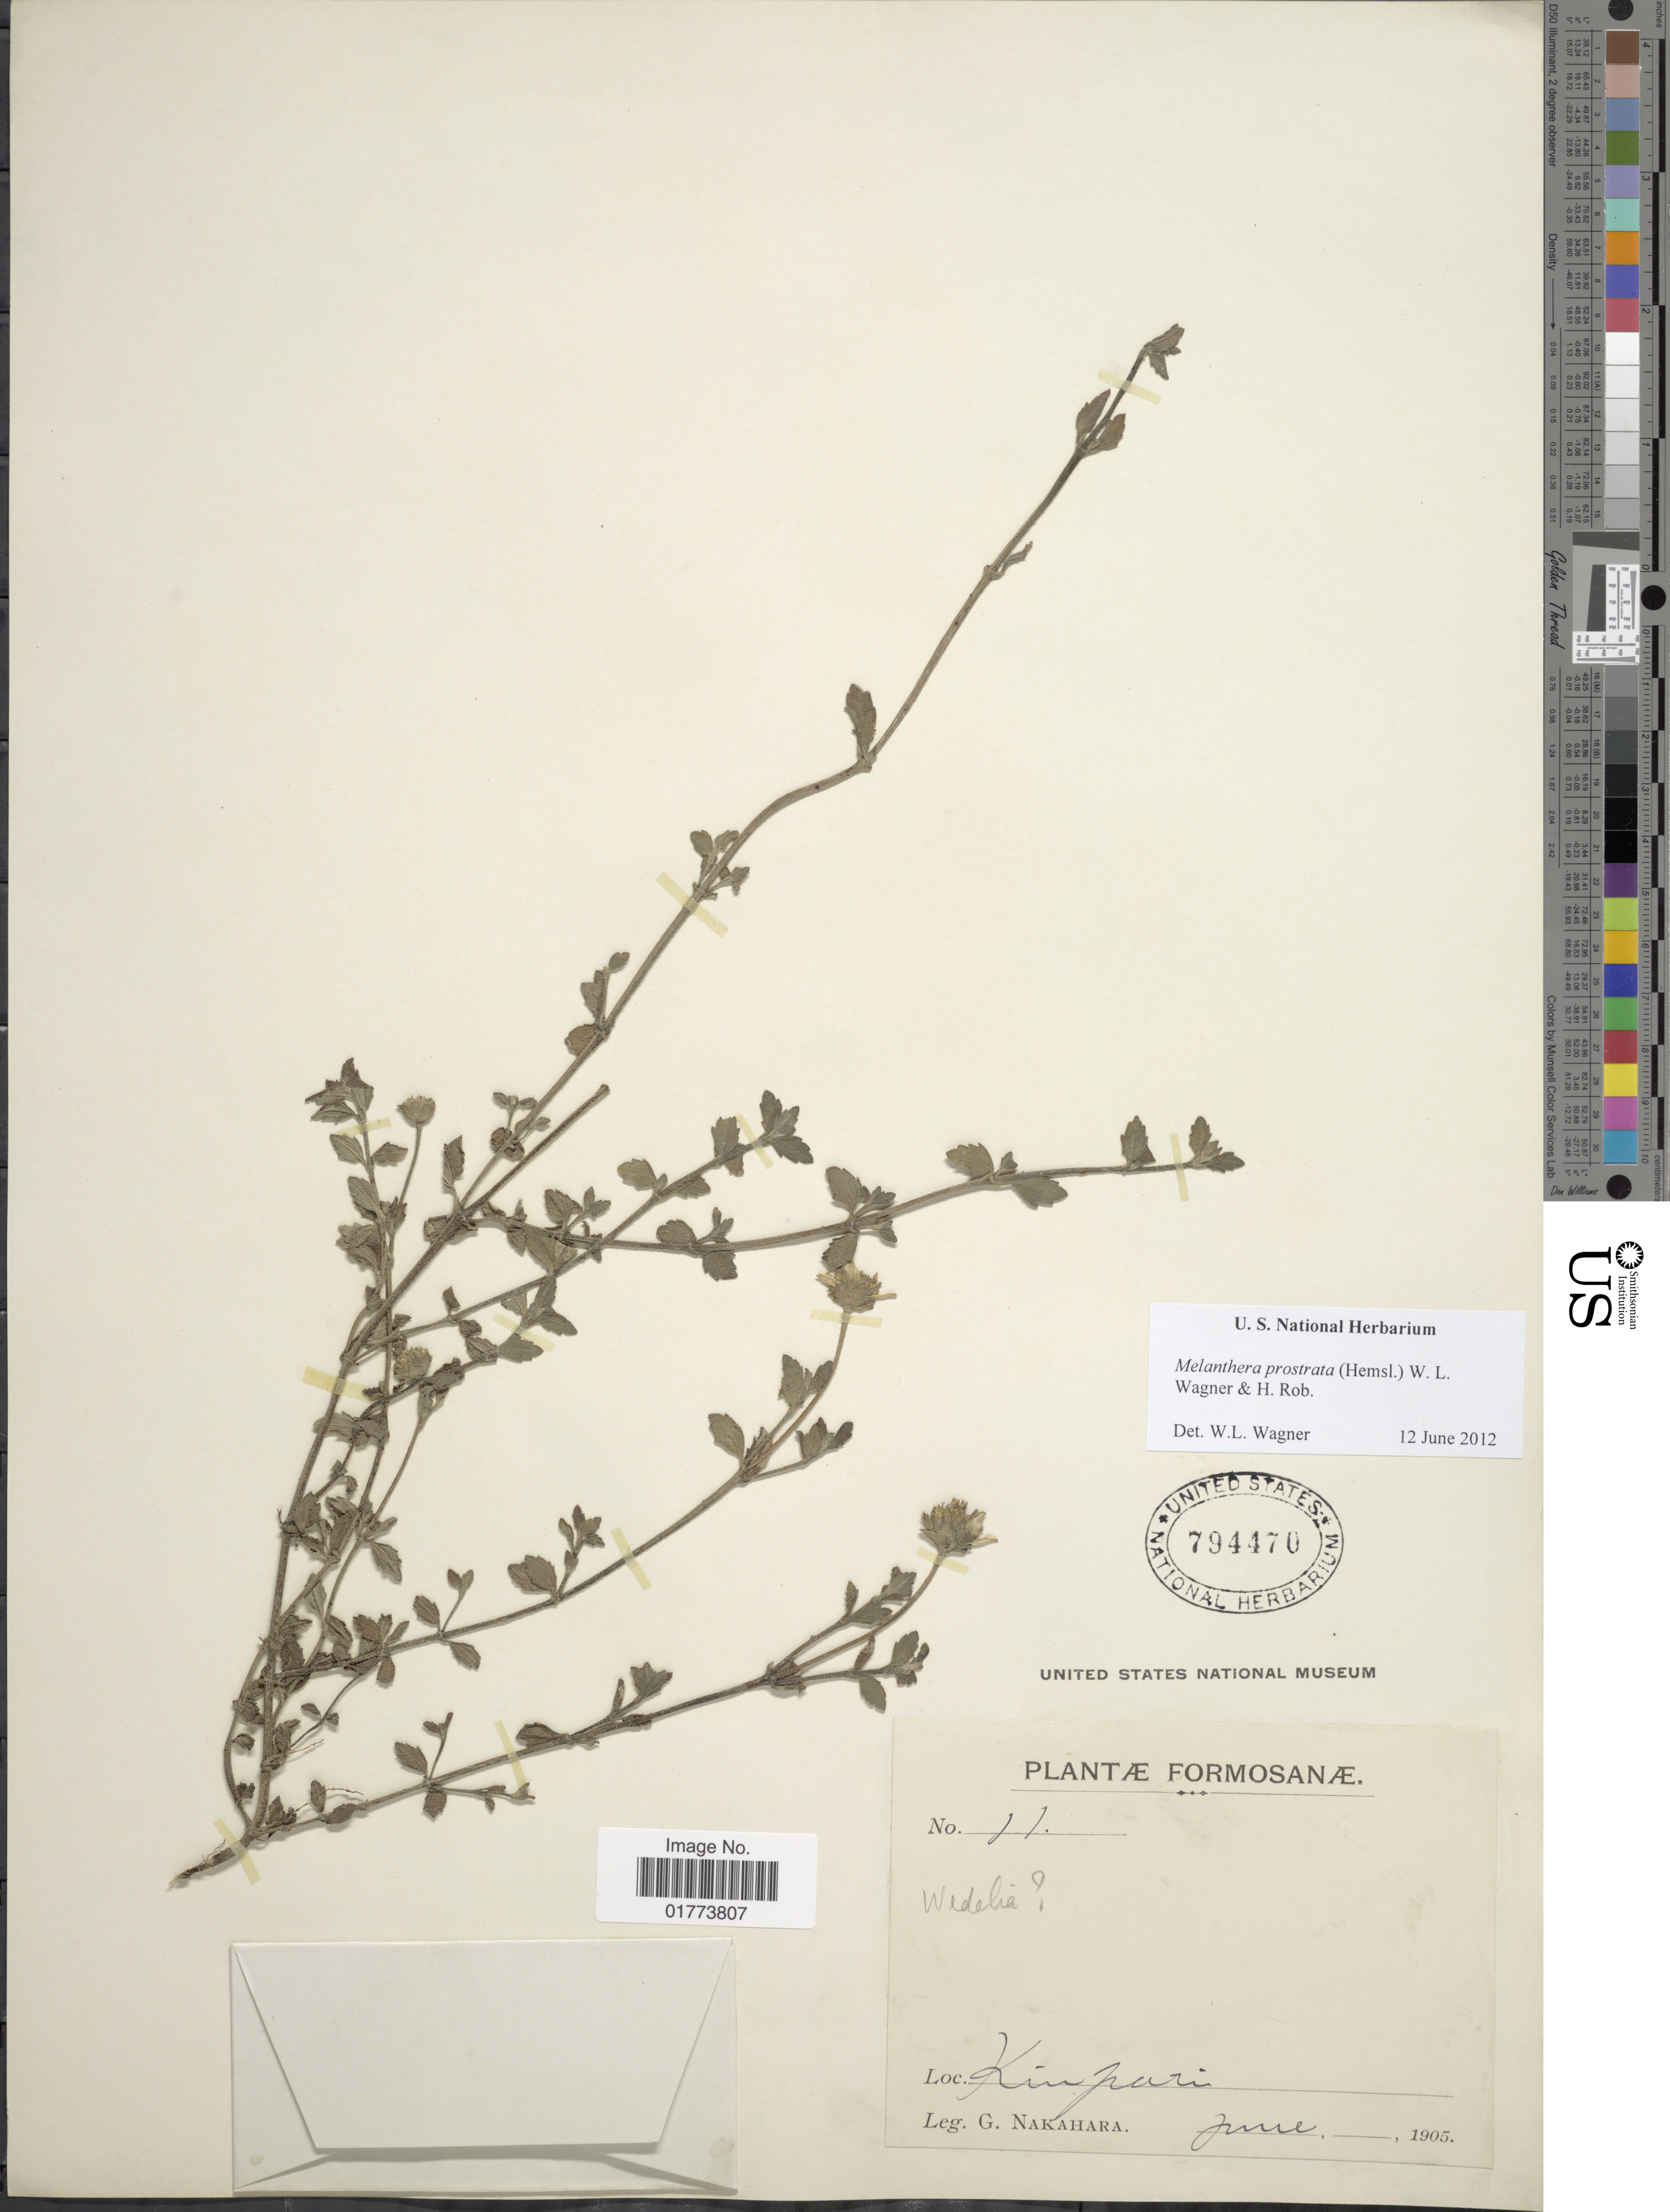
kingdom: Plantae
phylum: Tracheophyta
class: Magnoliopsida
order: Asterales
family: Asteraceae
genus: Melanthera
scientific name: Melanthera prostrata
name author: (Hemsl.) W.L. Wagner & H. Rob.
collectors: G. Nakahara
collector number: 11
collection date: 1905-06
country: Taiwan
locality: Formosanæ Kinpari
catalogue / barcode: US 794470